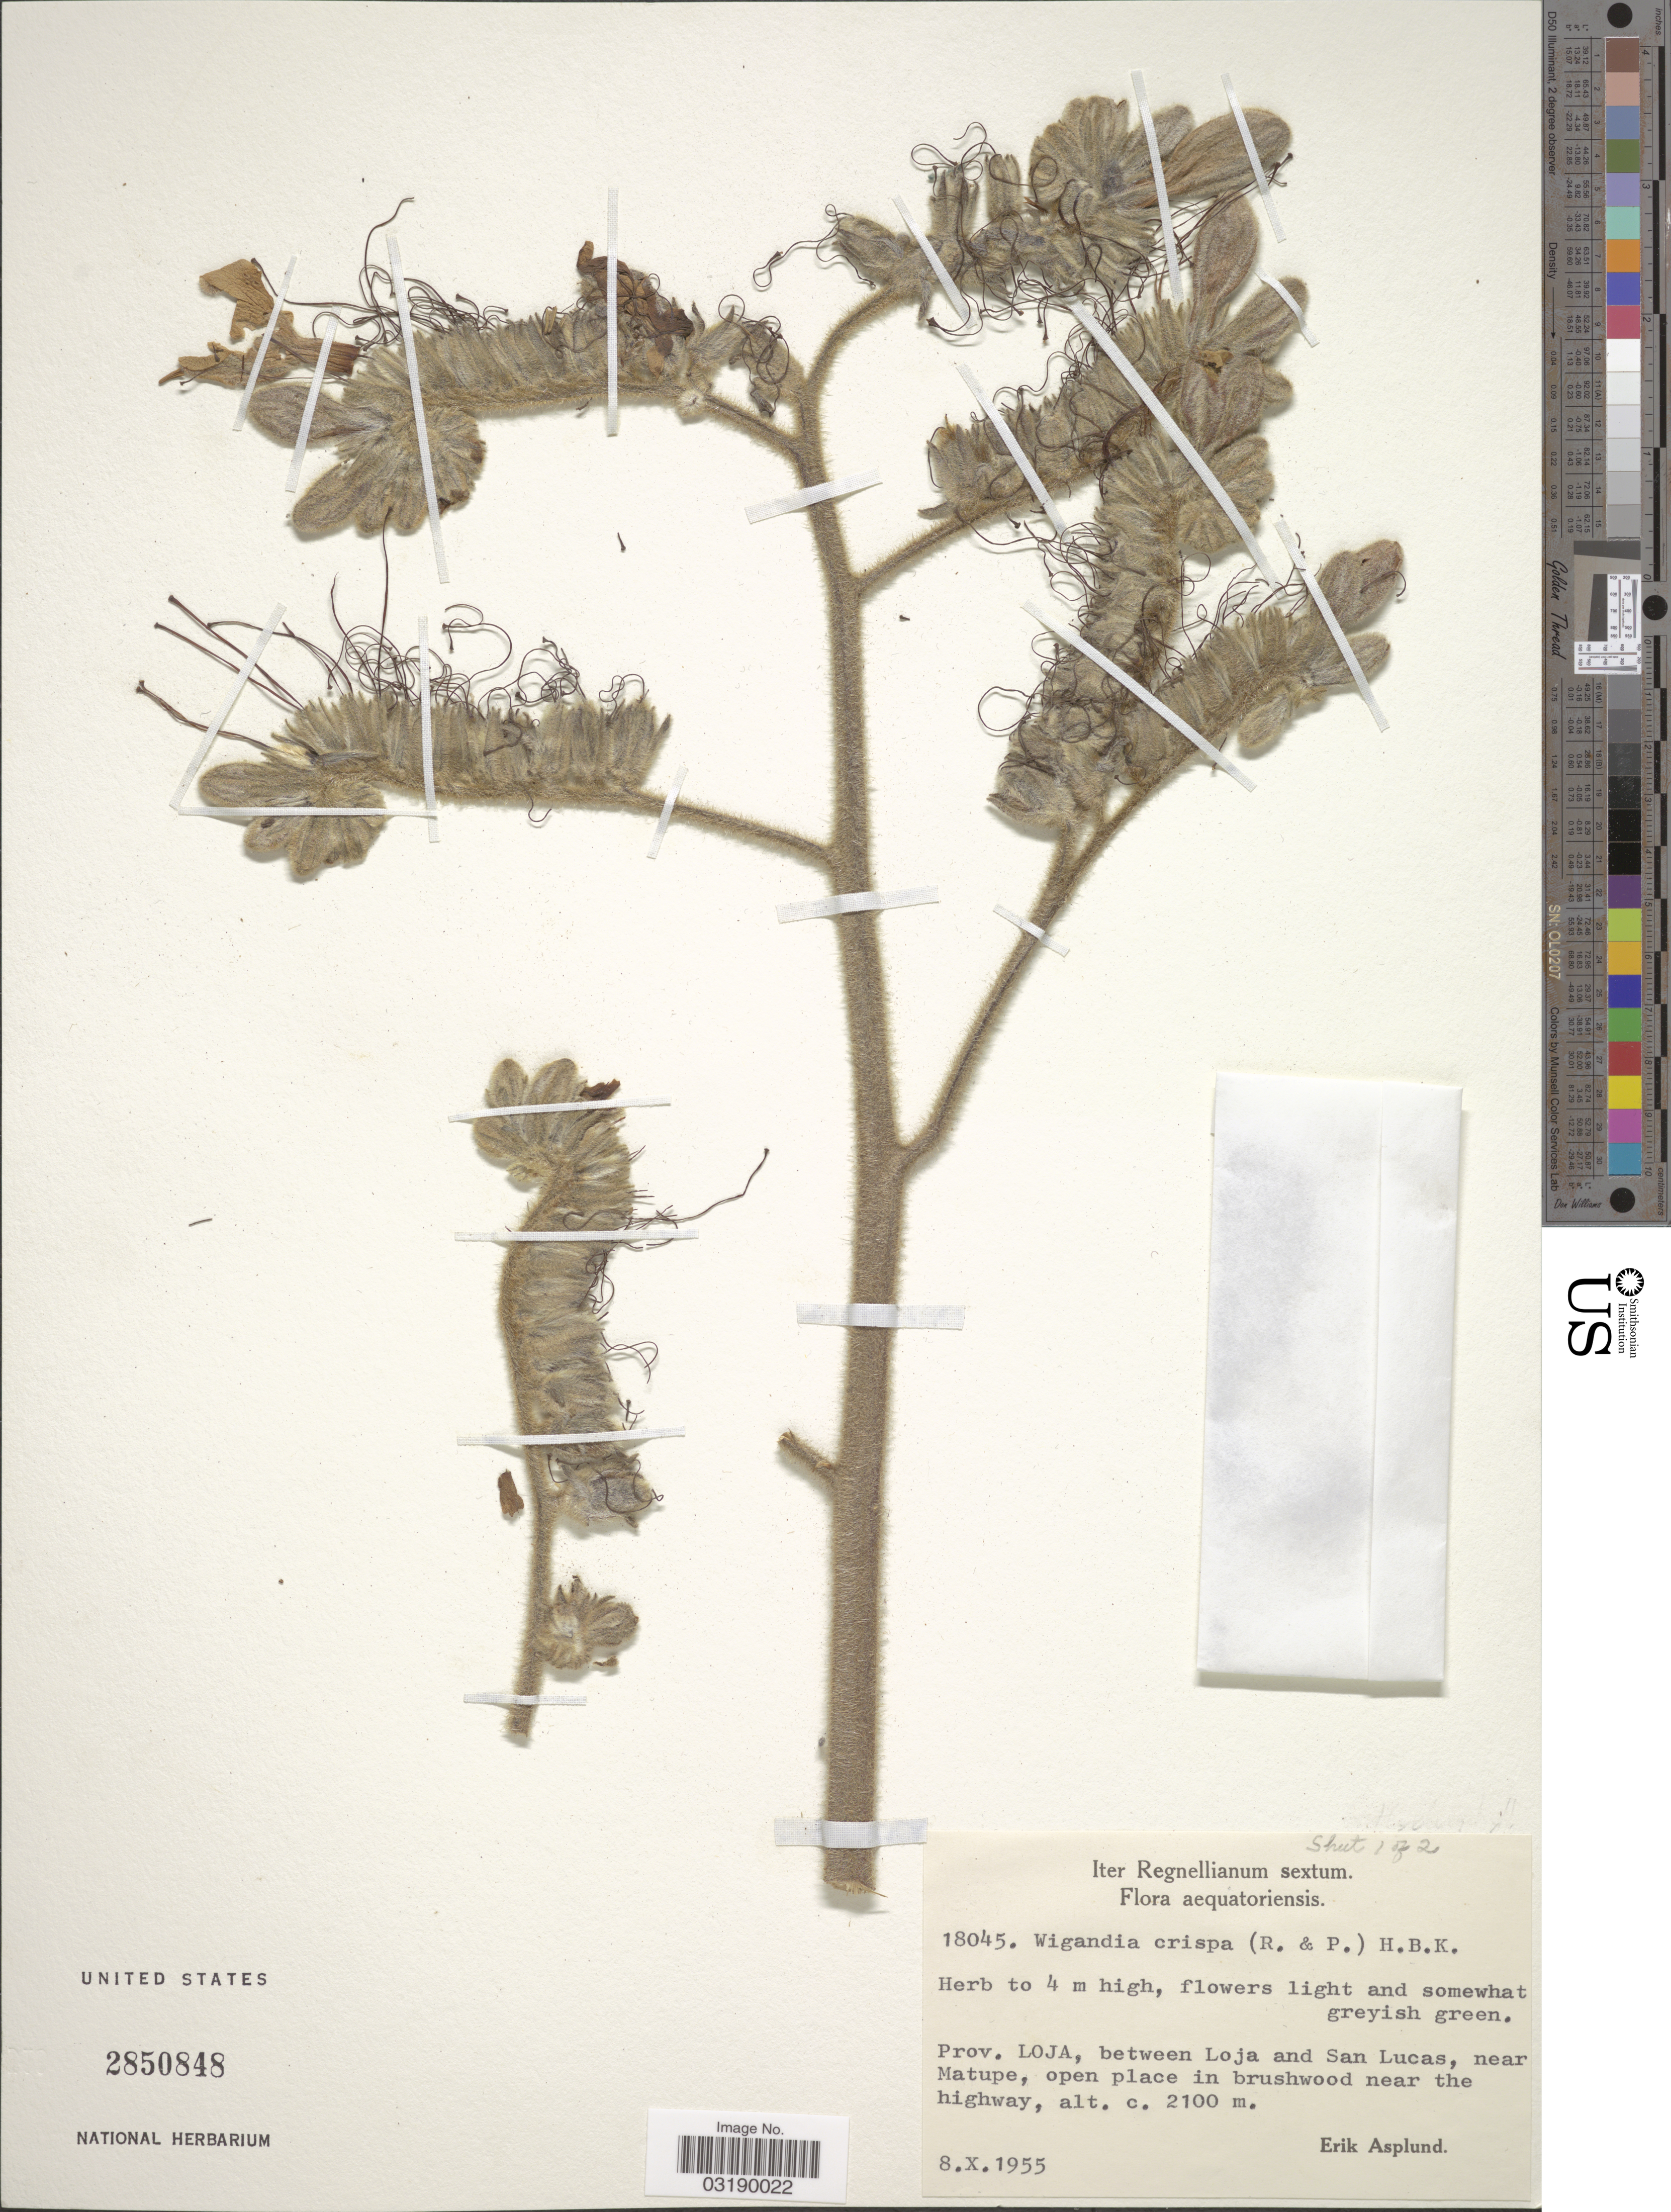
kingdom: Plantae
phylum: Tracheophyta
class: Magnoliopsida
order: Boraginales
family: Namaceae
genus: Wigandia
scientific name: Wigandia crispa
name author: (Tafalla ex Ruiz & Pav.) Kunth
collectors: E. Asplund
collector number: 18045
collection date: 1955-10-08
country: Ecuador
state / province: Loja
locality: Prov. Loja, between Loja and San Lucas, near Matupe, open place in brushwood near the highway.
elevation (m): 2100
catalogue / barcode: US 2850848